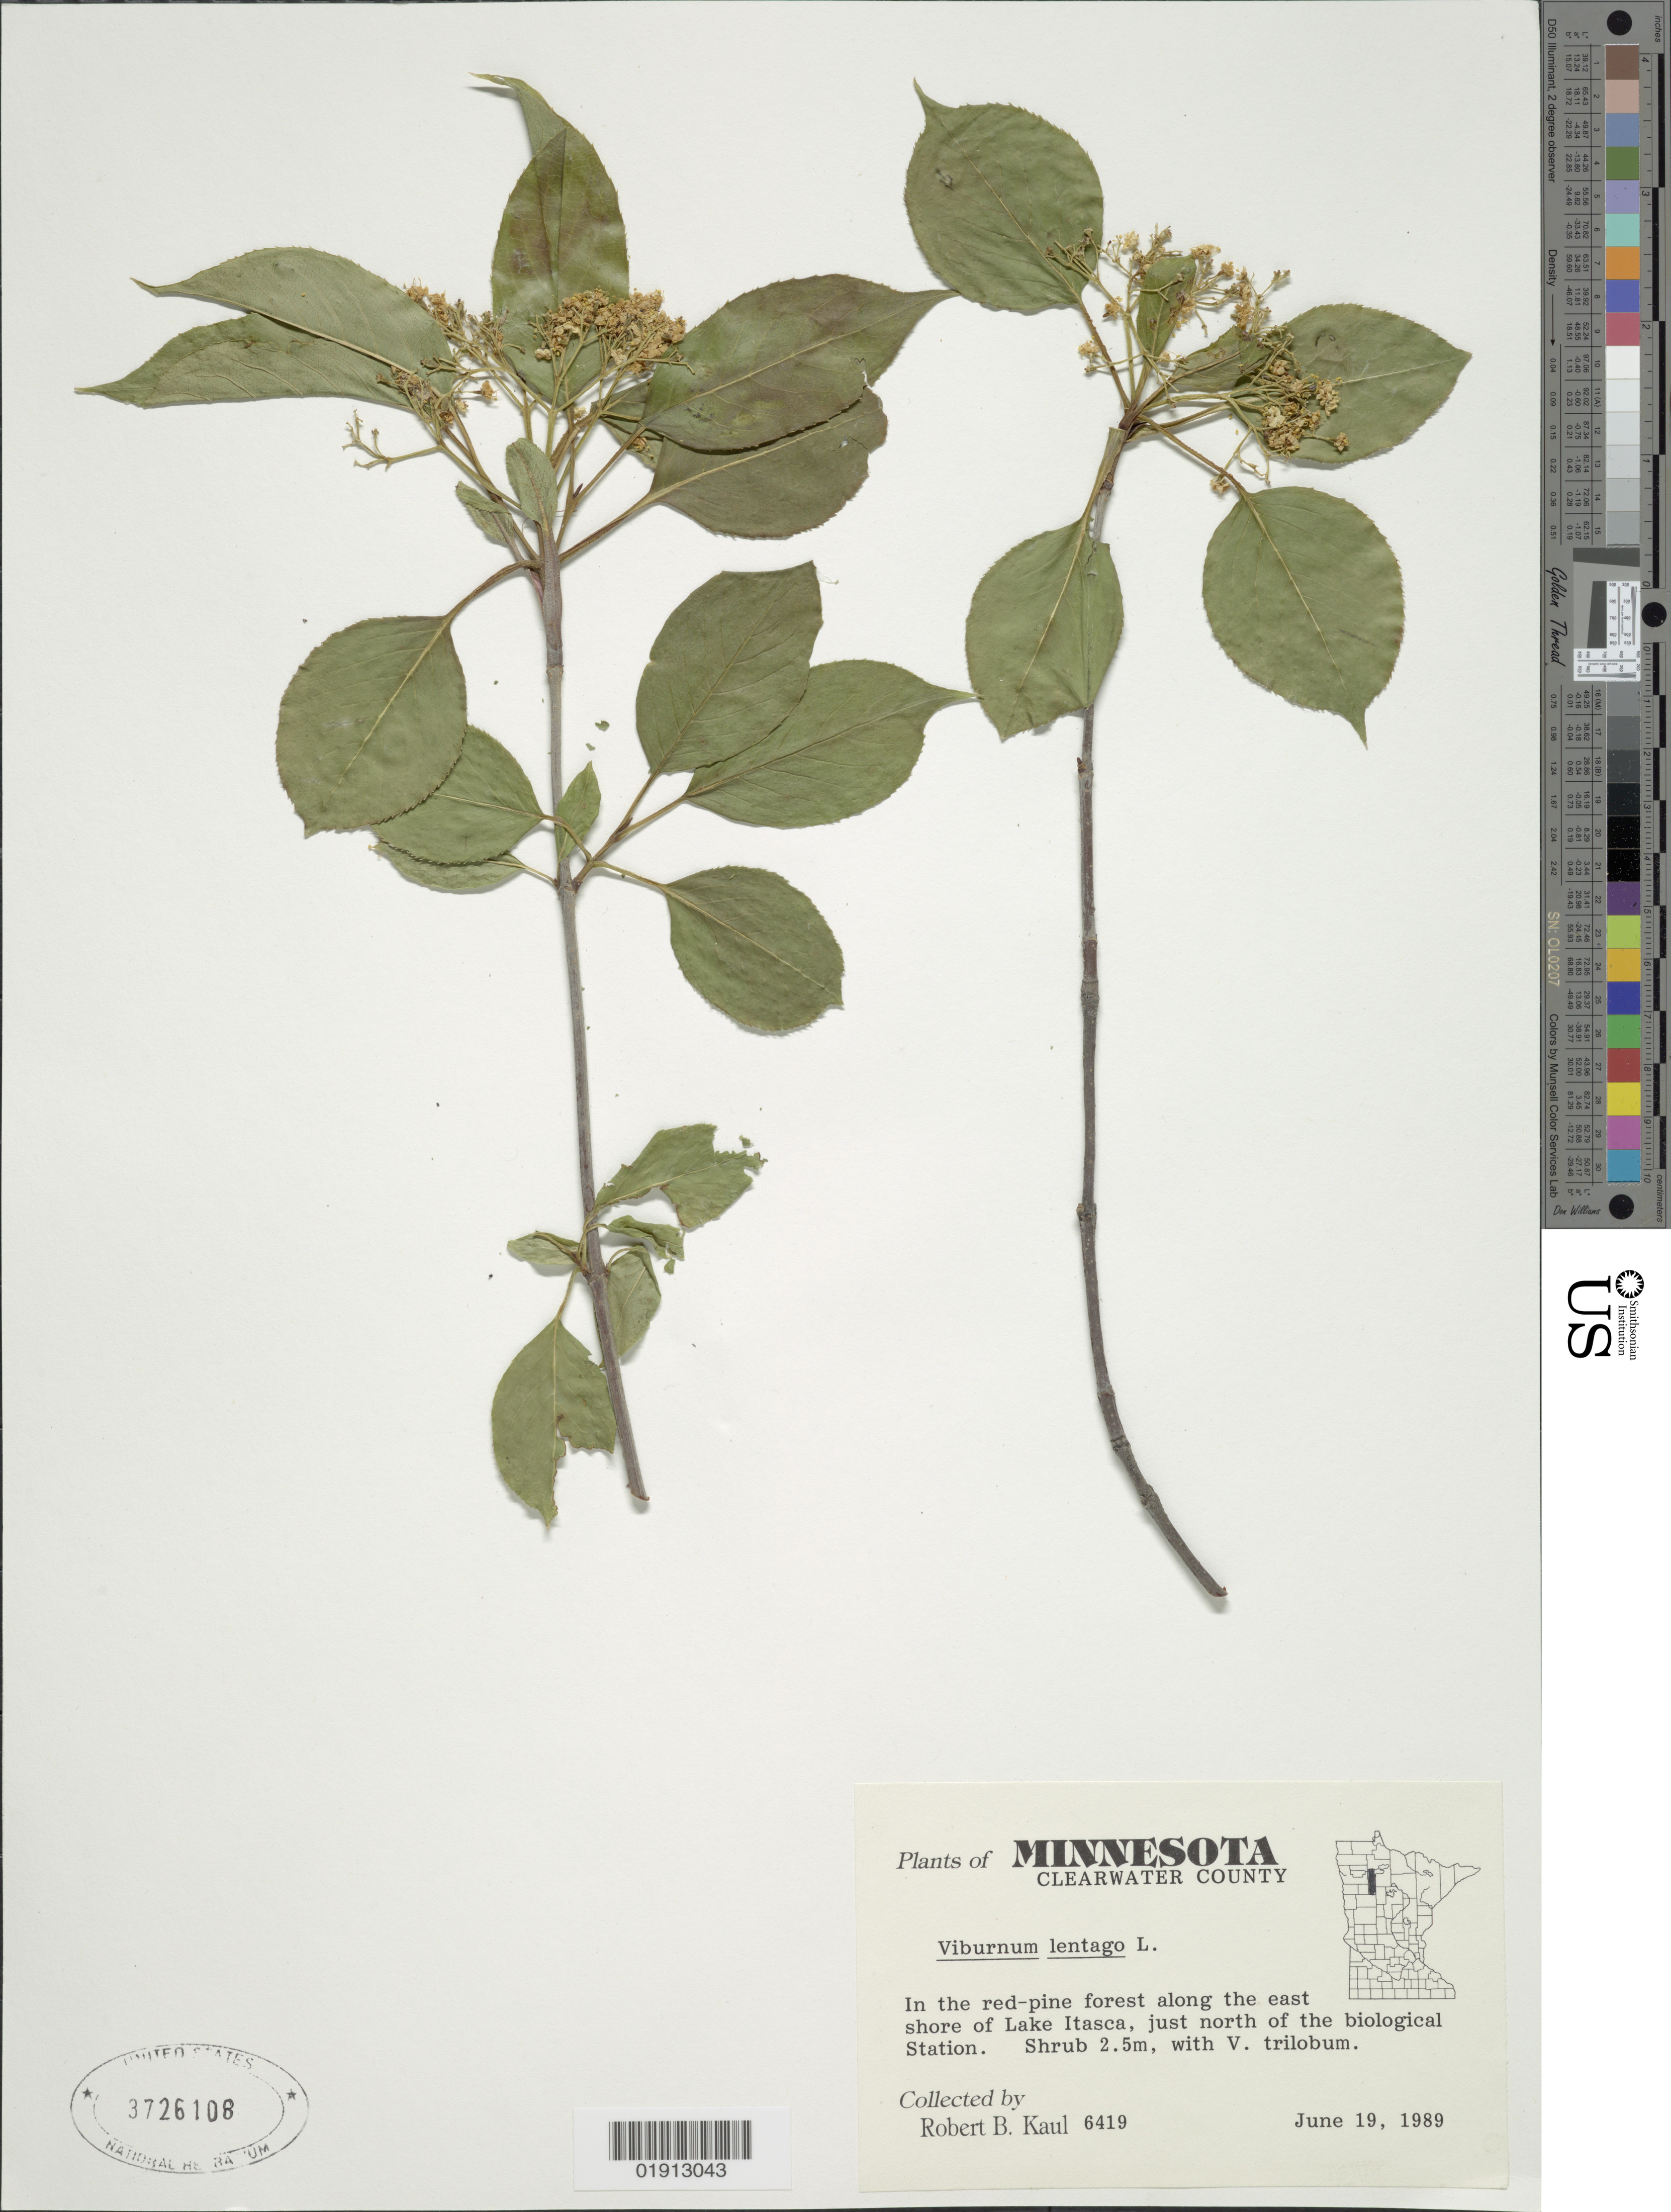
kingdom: Plantae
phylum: Tracheophyta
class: Magnoliopsida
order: Dipsacales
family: Viburnaceae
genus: Viburnum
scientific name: Viburnum lentago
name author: L.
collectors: R. Kaul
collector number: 6419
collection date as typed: June 19, 1989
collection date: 1989-06-19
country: United States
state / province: Minnesota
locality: Clearwater County. Along the east shore of Lake Itasca, just north of the biological Station.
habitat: Red-pine forest.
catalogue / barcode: US 3726108